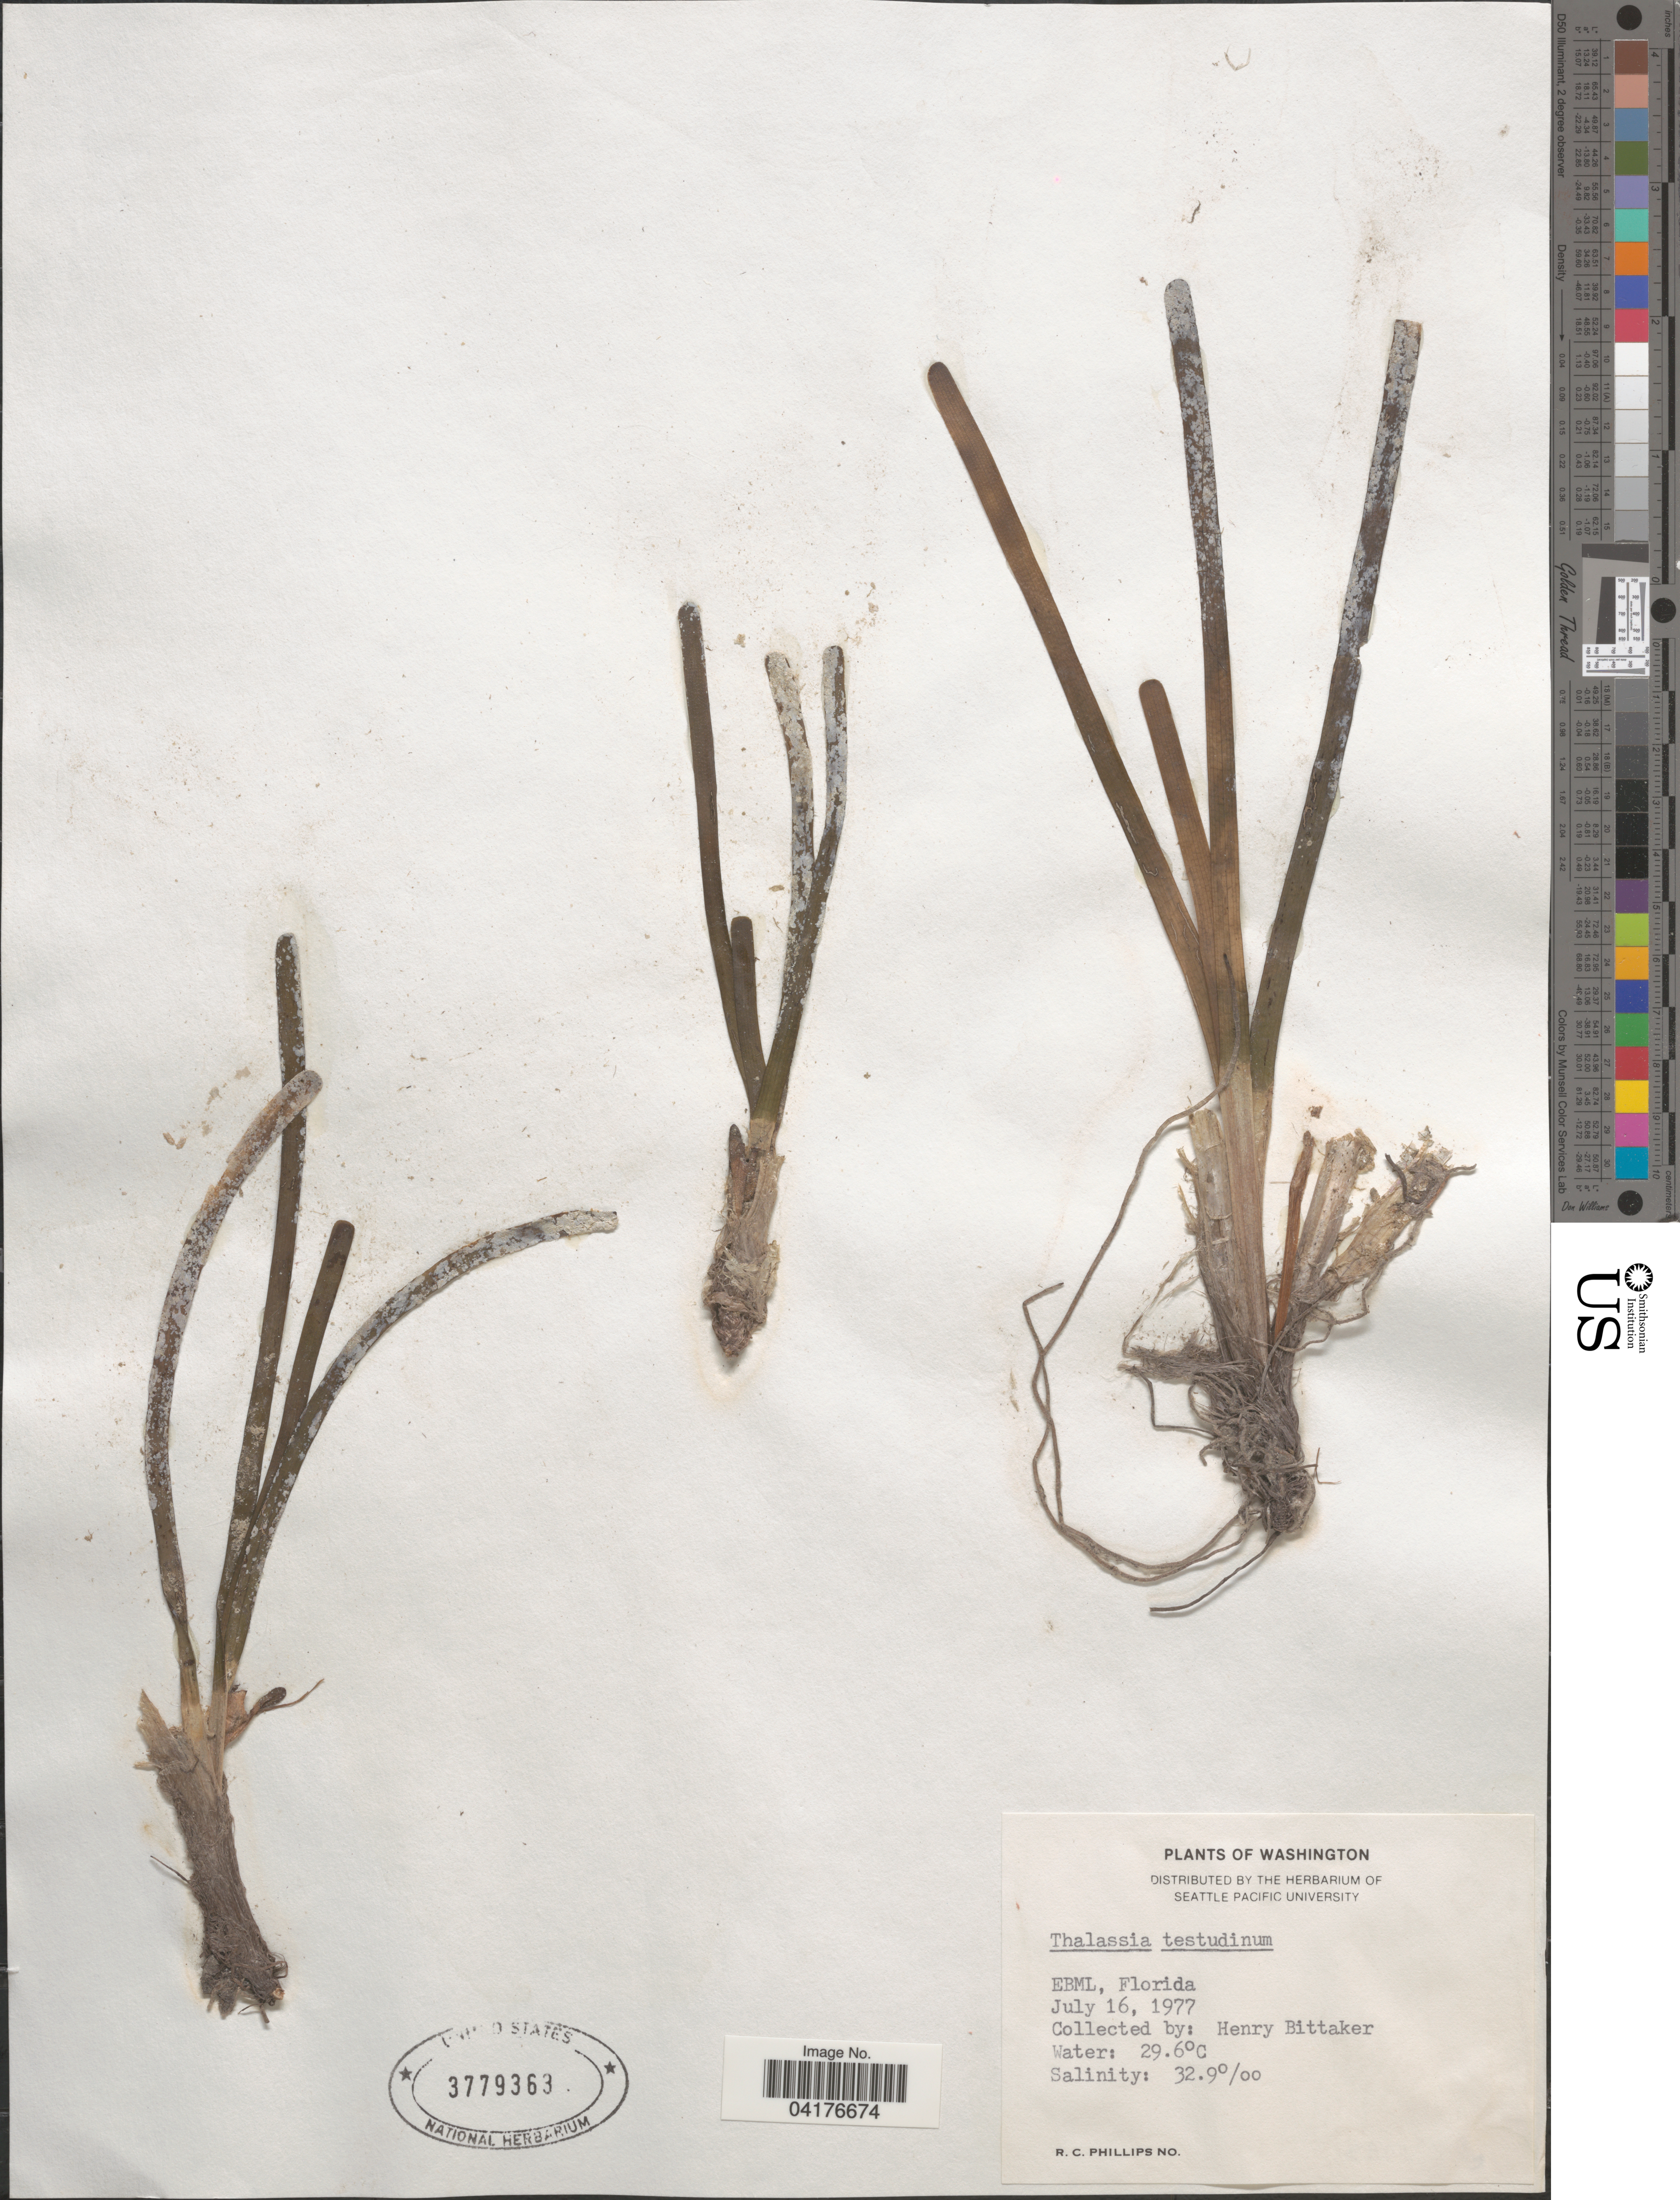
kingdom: Plantae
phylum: Tracheophyta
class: Liliopsida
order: Alismatales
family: Hydrocharitaceae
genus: Thalassia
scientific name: Thalassia testudinum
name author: Banks & Sol. ex K.D. Koenig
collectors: H. Bittaker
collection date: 1977-07-16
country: United States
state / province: Florida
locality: EBML.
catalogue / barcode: US 3779363